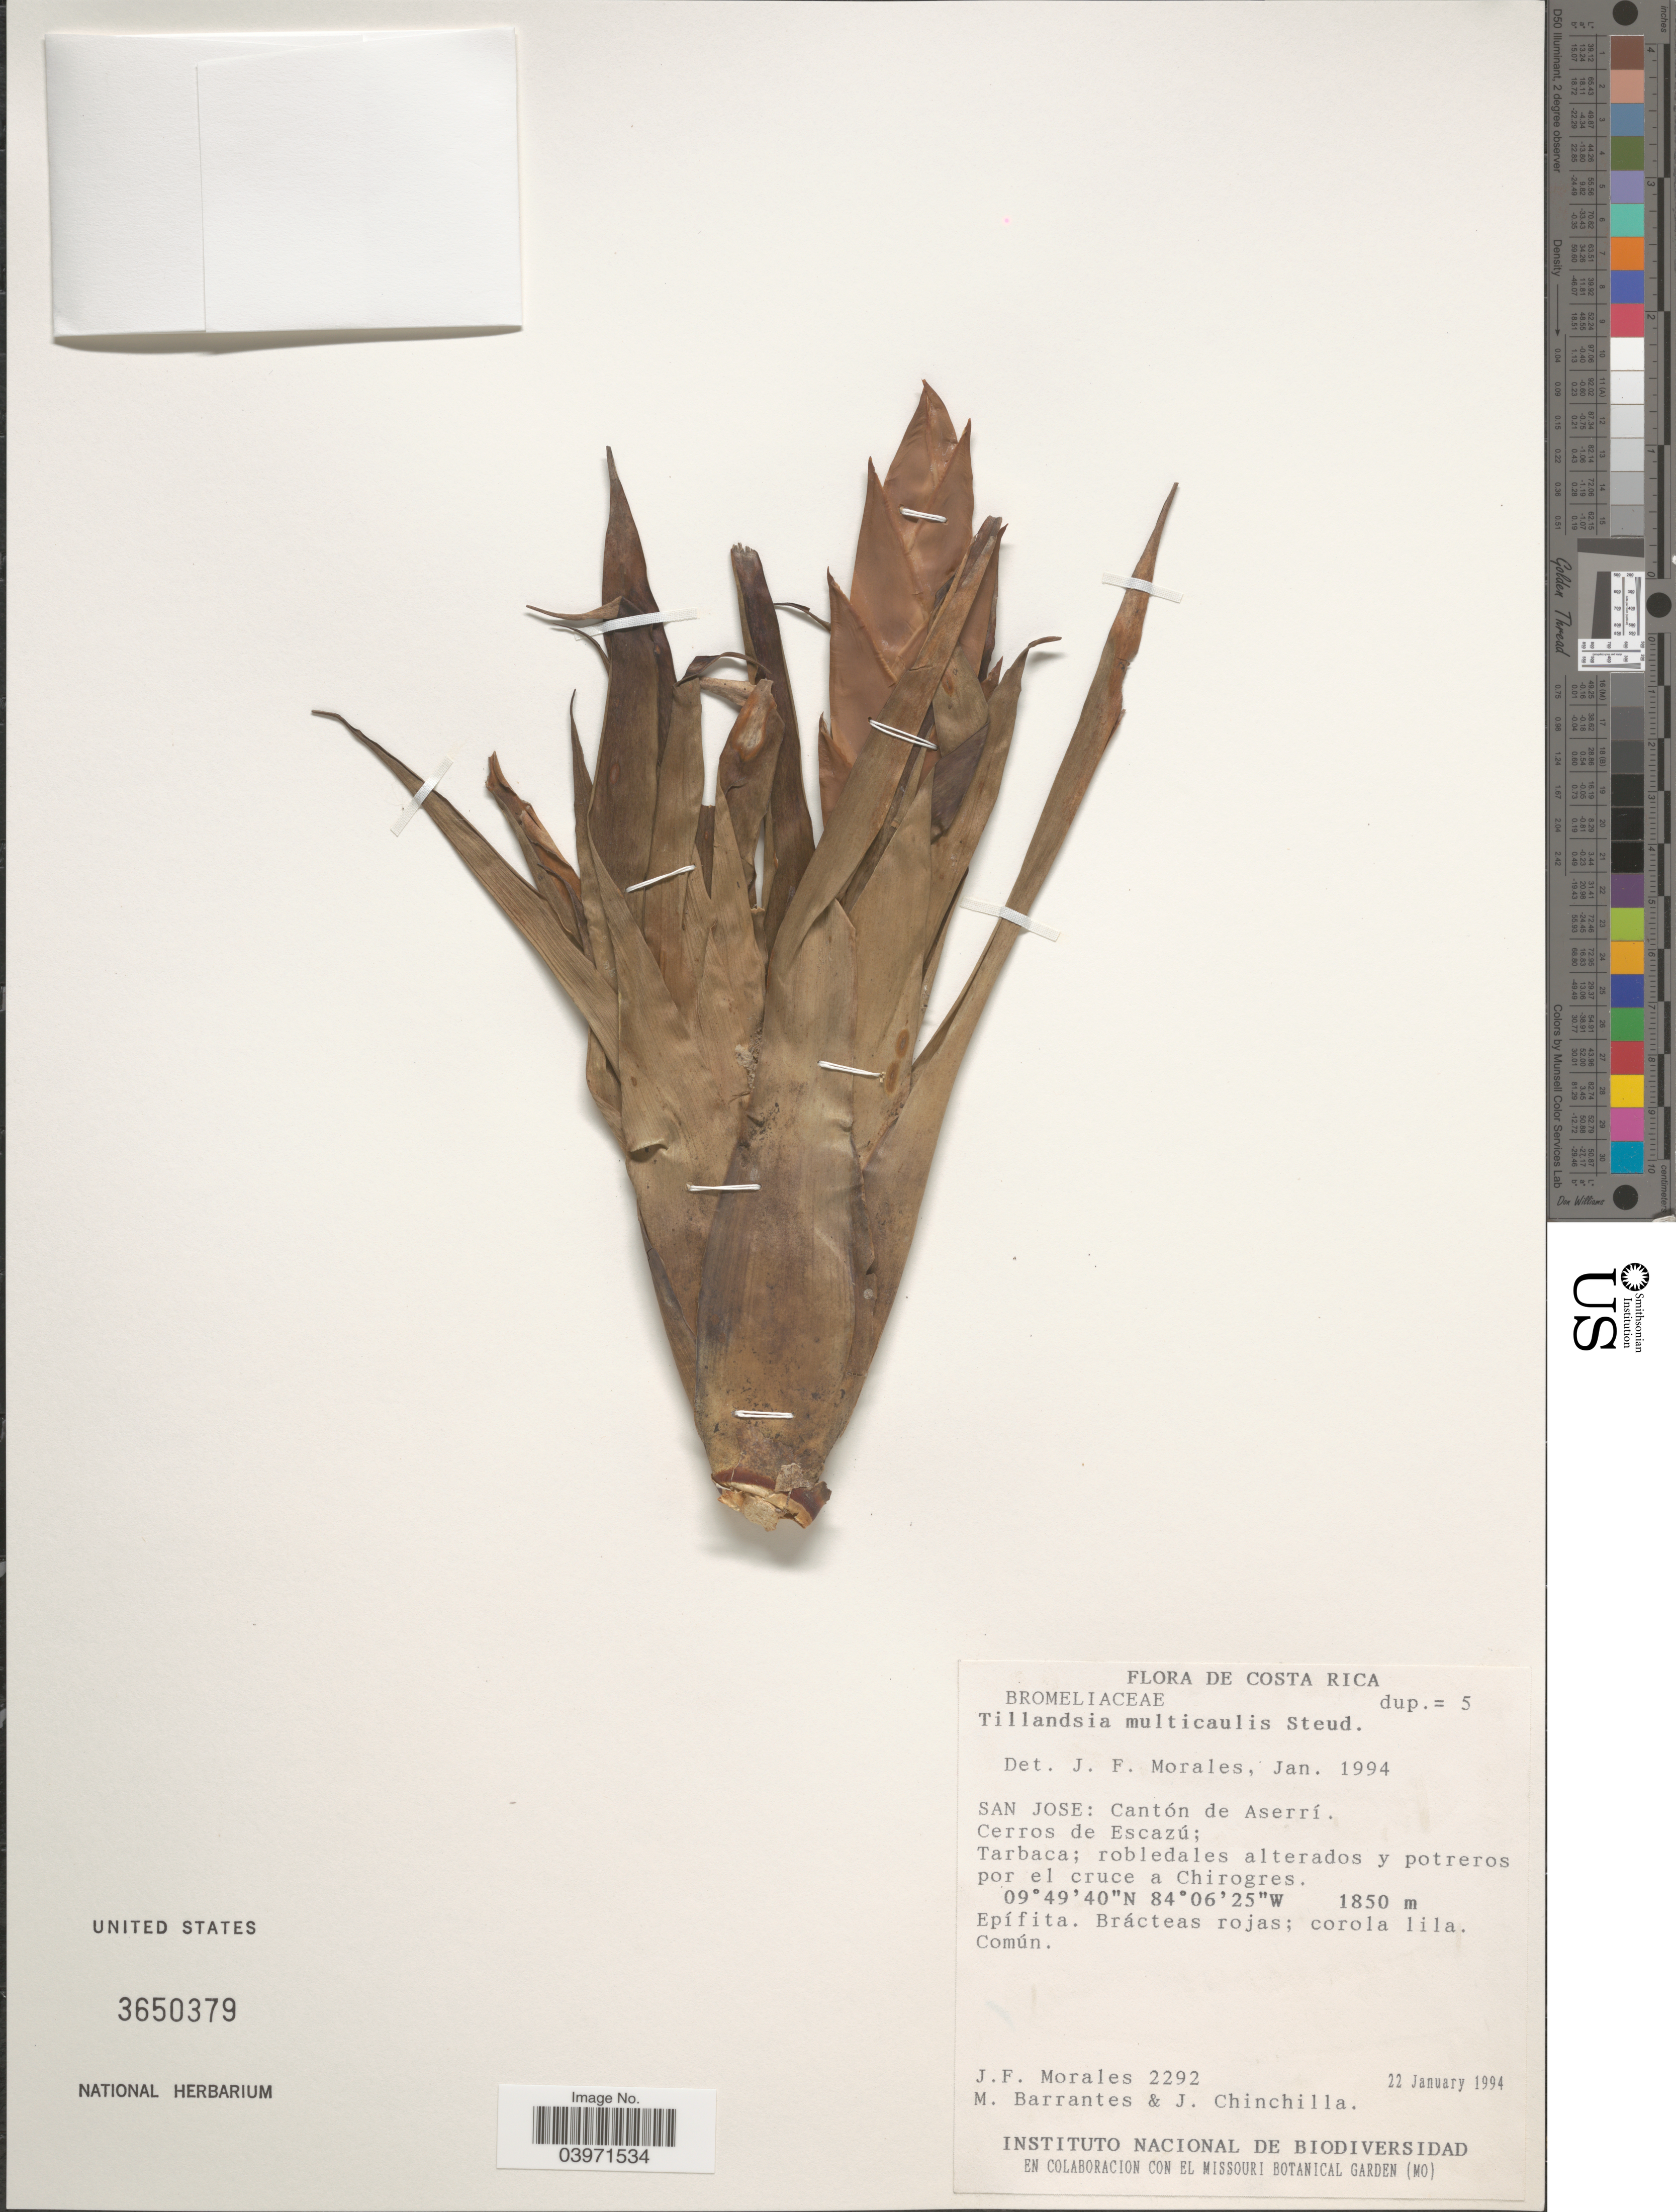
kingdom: Plantae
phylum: Tracheophyta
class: Liliopsida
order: Poales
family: Bromeliaceae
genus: Tillandsia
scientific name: Tillandsia multicaulis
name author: Steud.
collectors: J. Morales, M. Barrantes & J. Chinchilla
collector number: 2292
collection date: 1994-01-22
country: Costa Rica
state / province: San José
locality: Cantón de Aserrí. Cerros de Escazú; Tarbaca; robledales alterados y potreros por el cruce a Chirogres.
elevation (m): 1850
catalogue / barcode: US 3650379